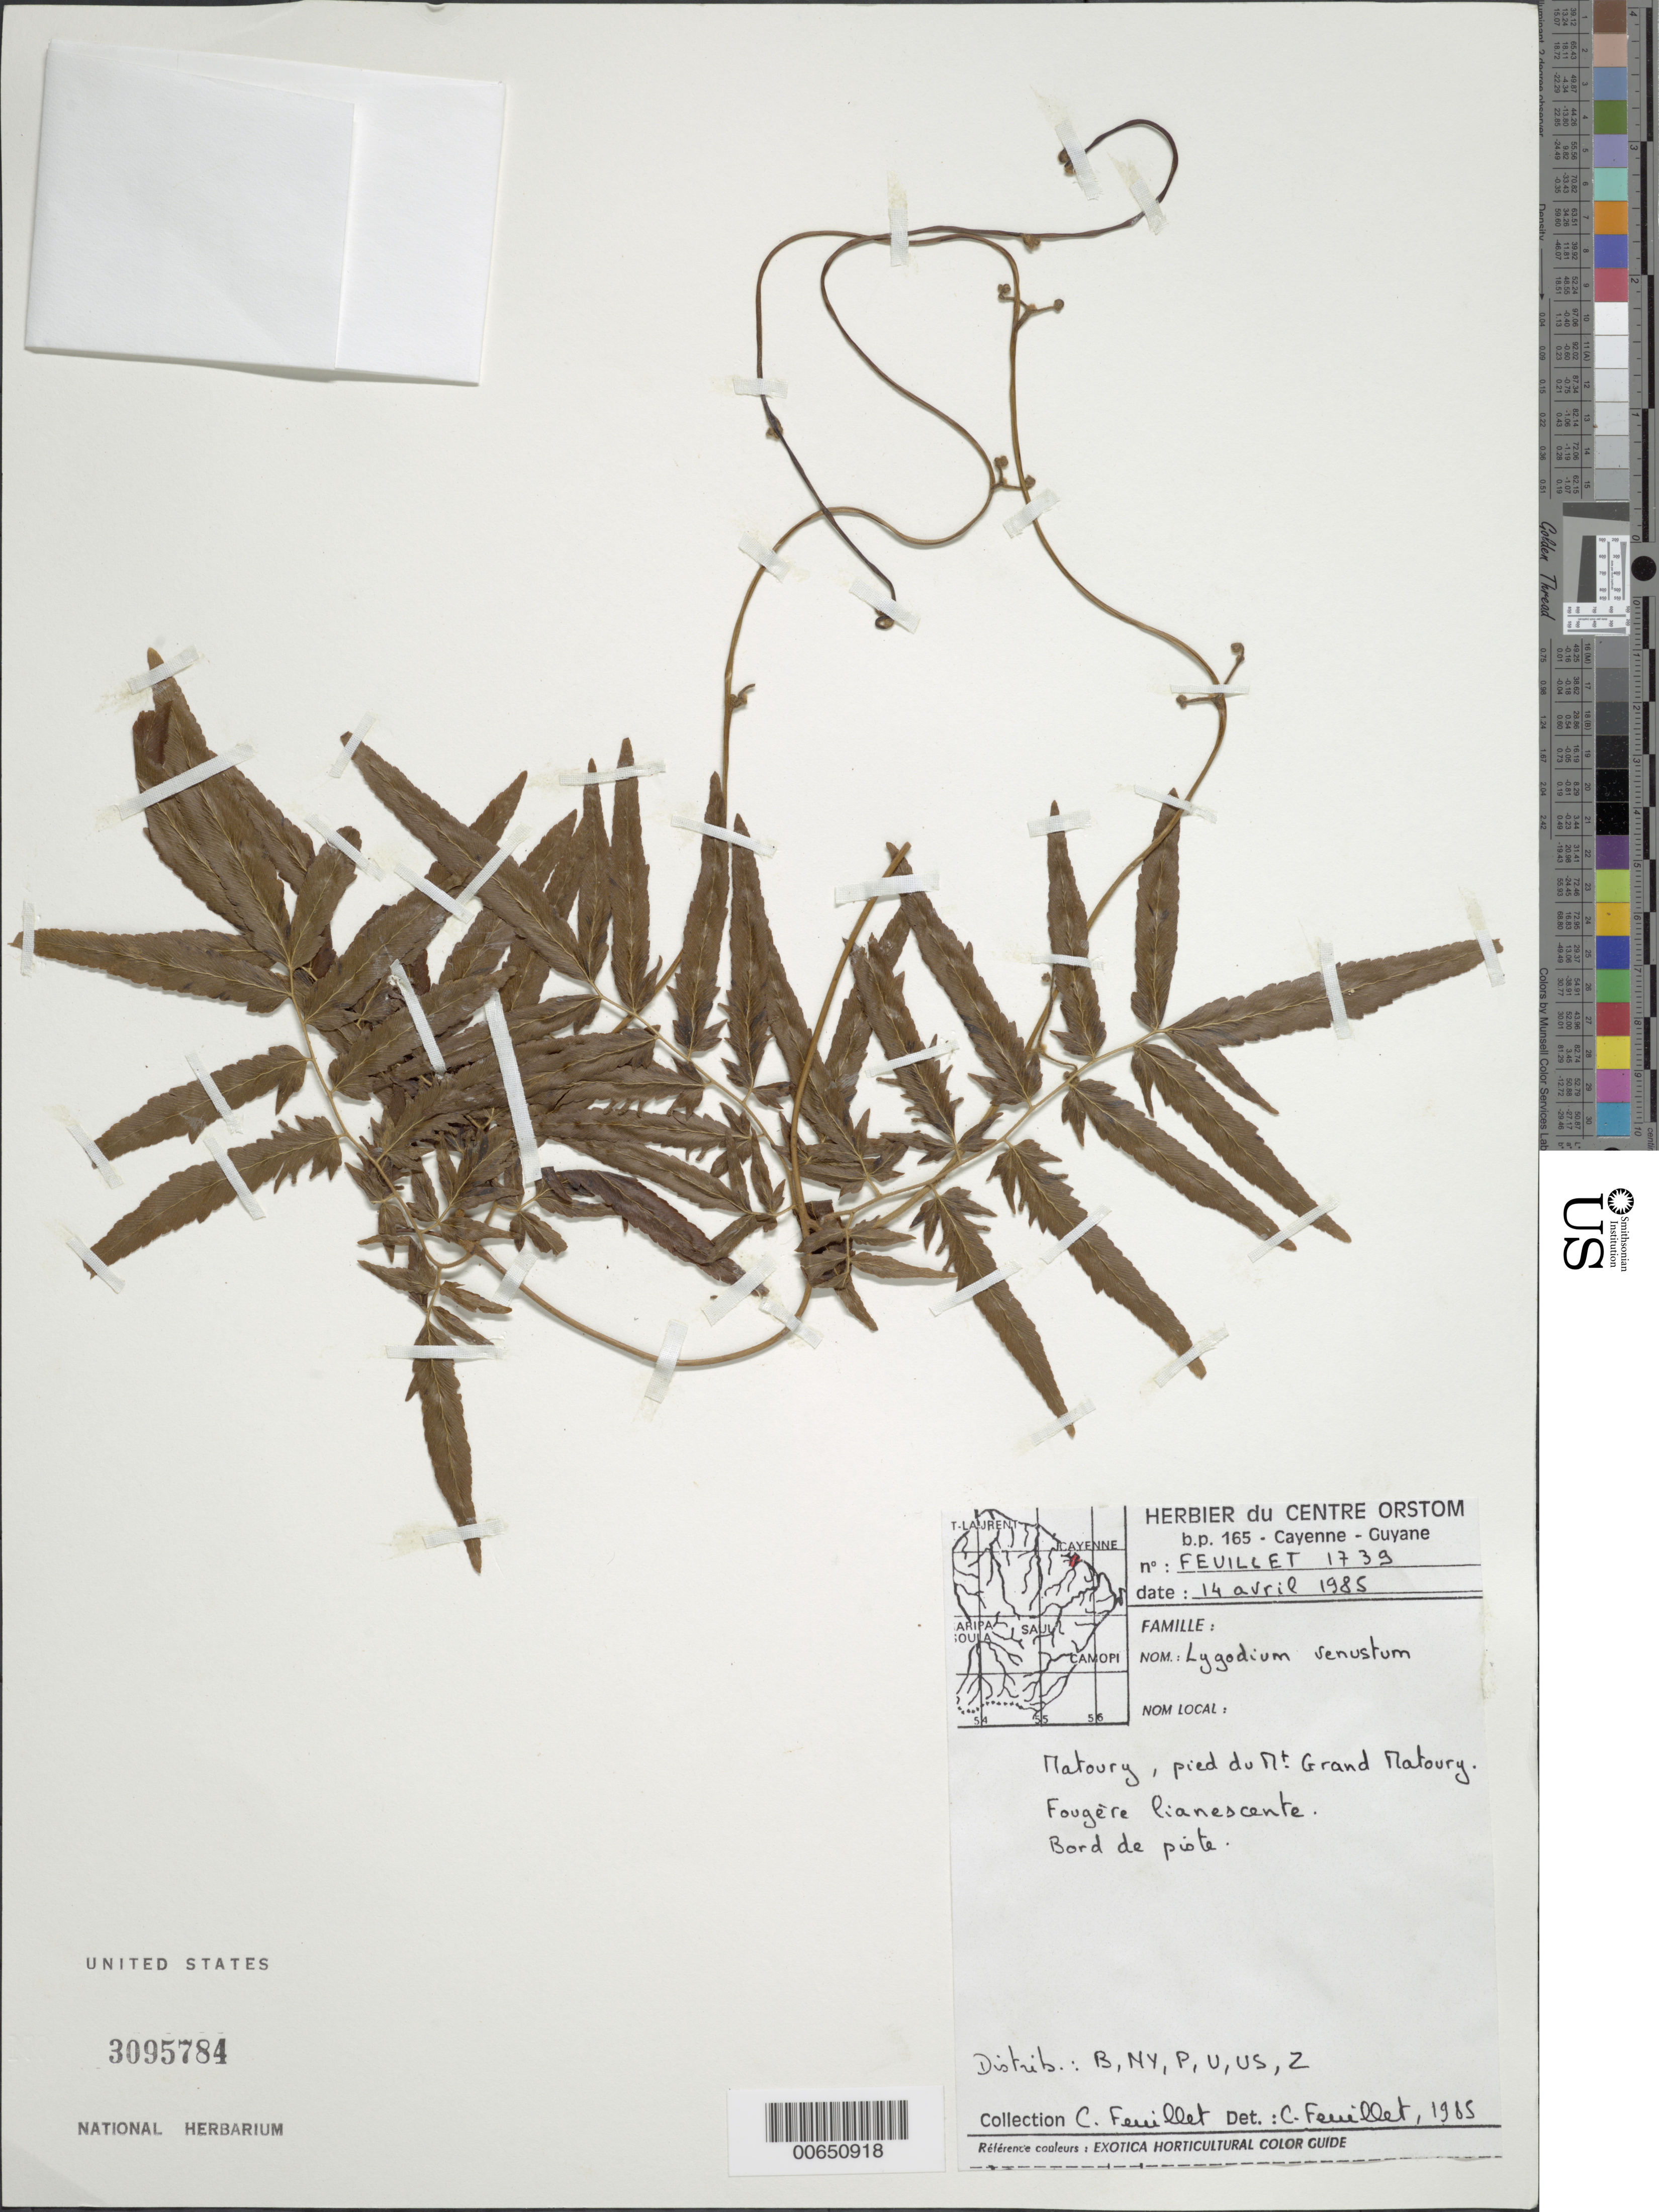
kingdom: Plantae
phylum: Tracheophyta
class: Polypodiopsida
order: Schizaeales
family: Lygodiaceae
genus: Lygodium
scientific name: Lygodium venustum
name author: Sw.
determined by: Feuillet, C.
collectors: C. Feuillet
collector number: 1739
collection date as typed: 14-Apr-85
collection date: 1985-04-14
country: French Guiana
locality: Matoury, pied du Mont Grand Matoury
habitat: Roadside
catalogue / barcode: US 3095784